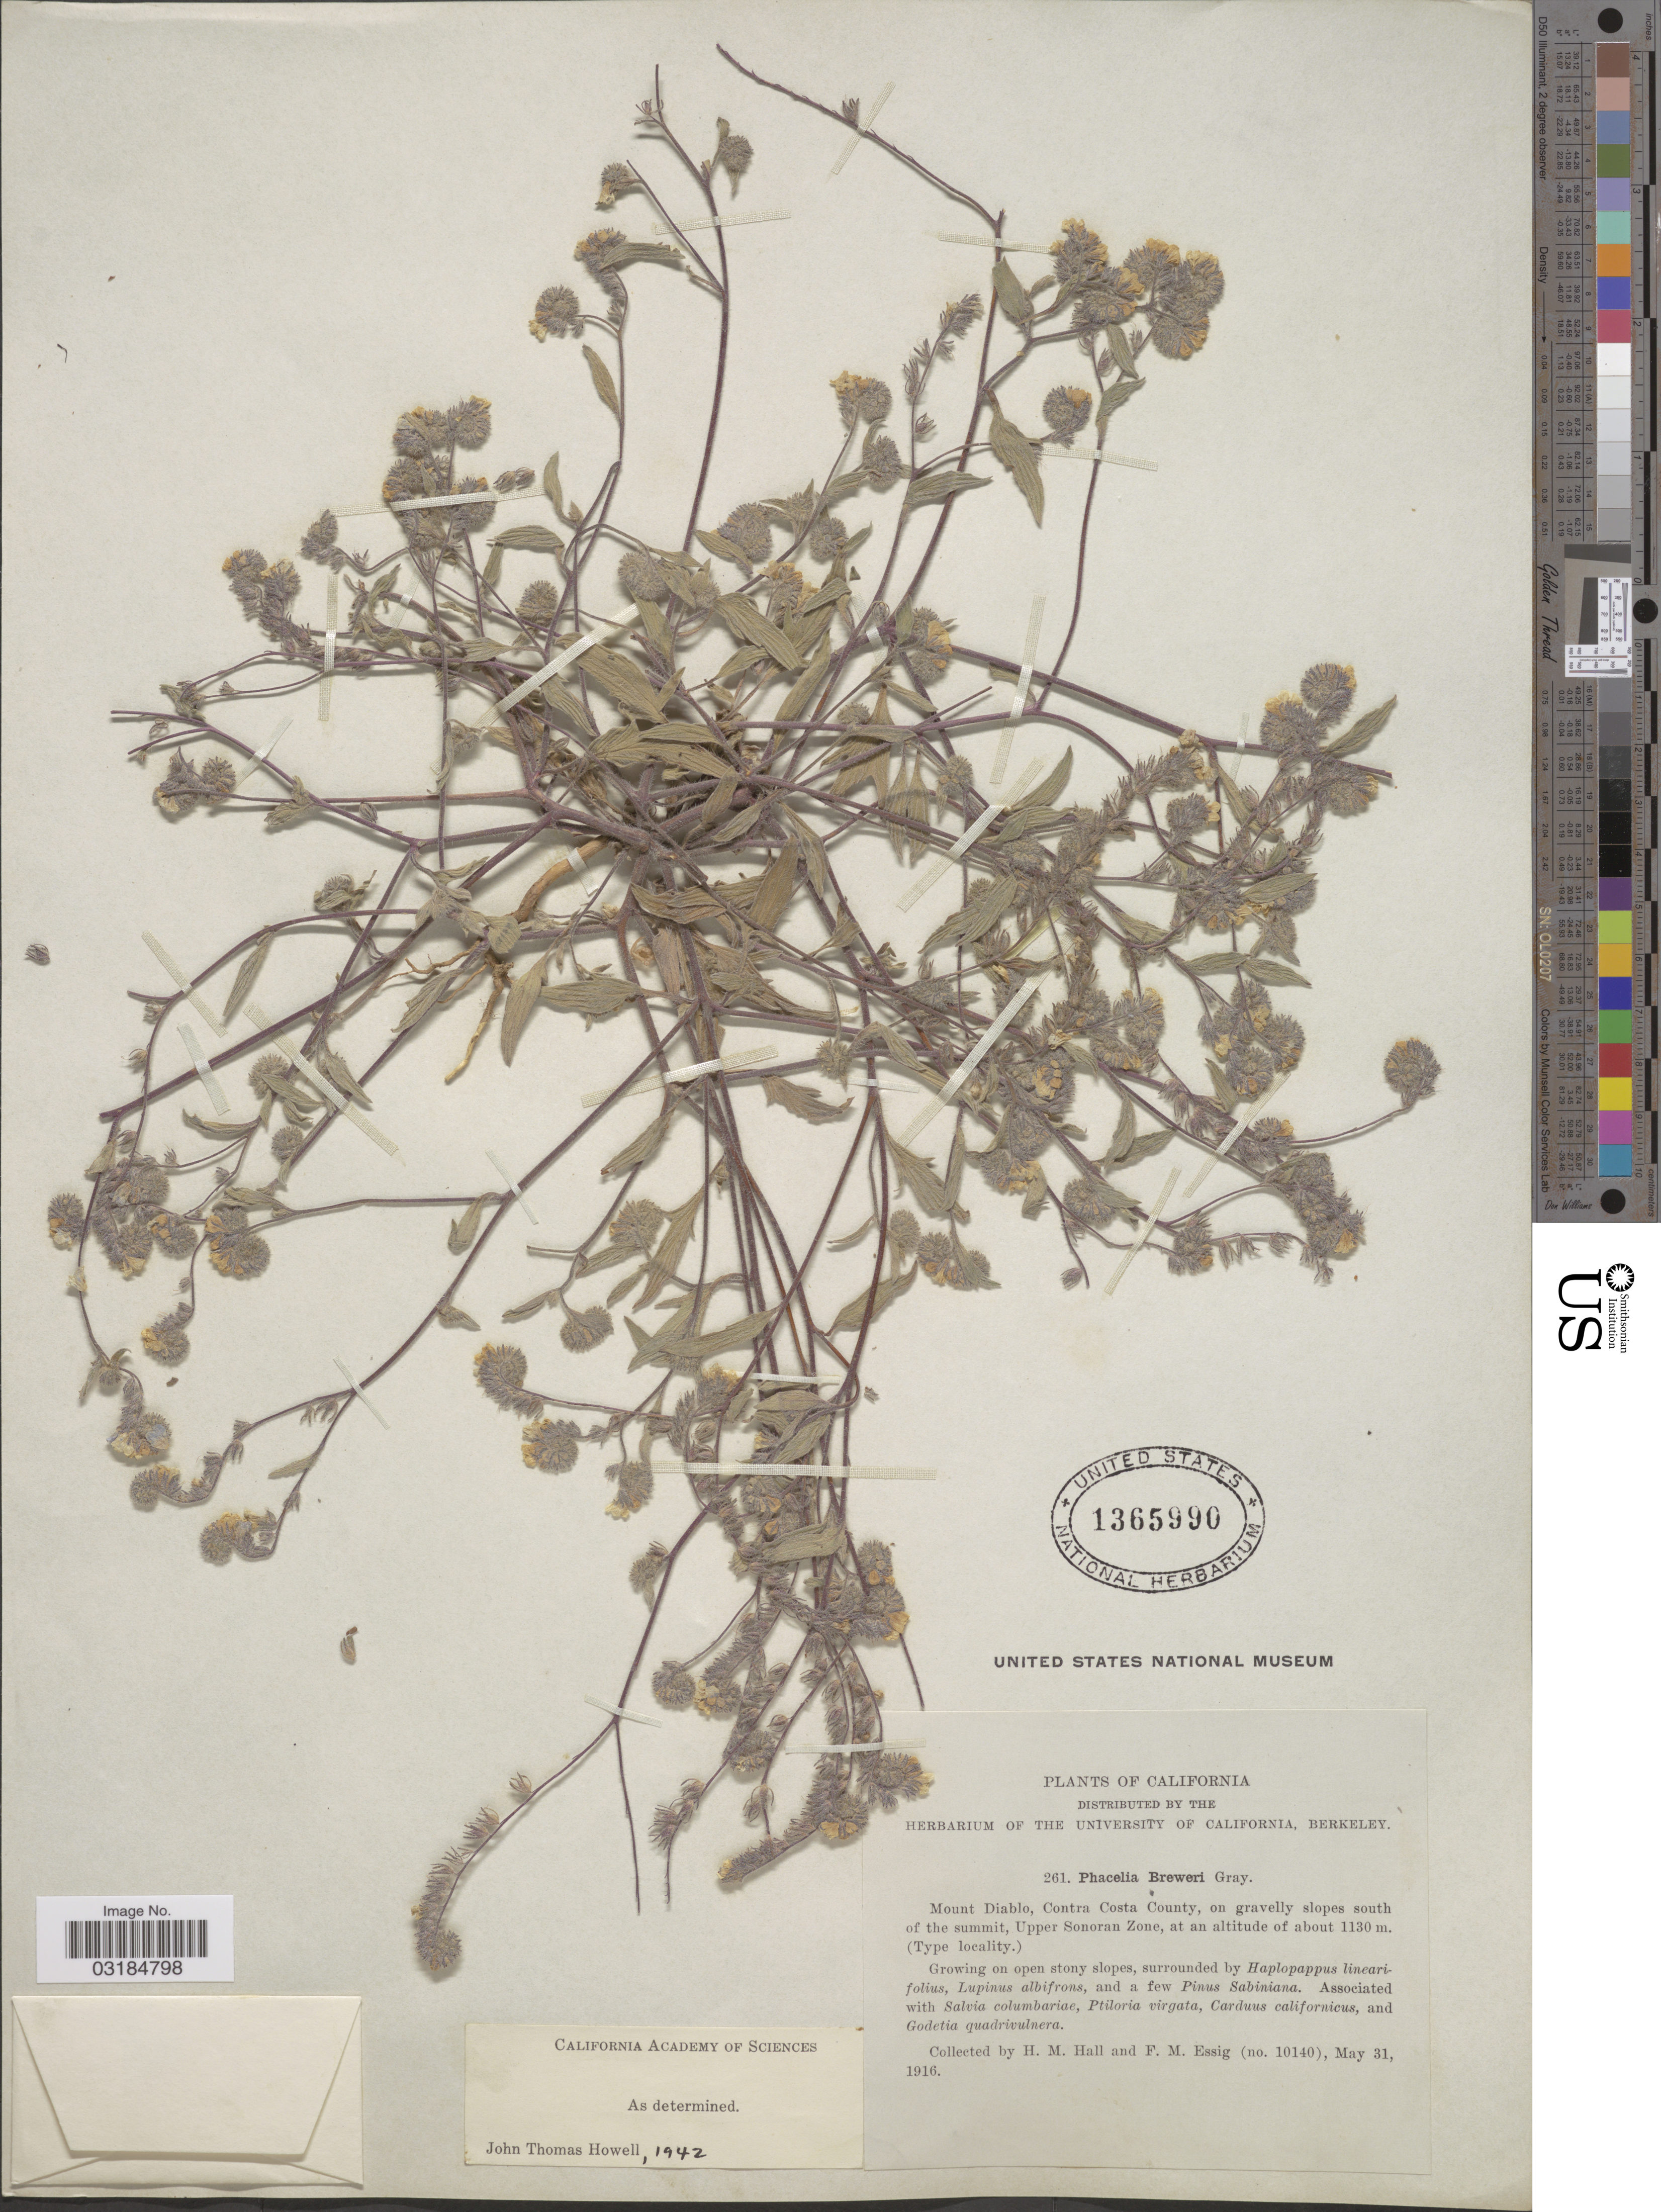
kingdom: Plantae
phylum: Tracheophyta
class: Magnoliopsida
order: Boraginales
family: Hydrophyllaceae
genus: Phacelia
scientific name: Phacelia breweri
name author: A. Gray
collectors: H. M. Hall & F. Essig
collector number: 10140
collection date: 1916-05-31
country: United States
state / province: California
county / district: Contra Costa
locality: Mount Diablo, Contra Costa County, on gravelly slopes south of the summit, Upper Sonoran Zone.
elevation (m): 1130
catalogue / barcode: US 1365990